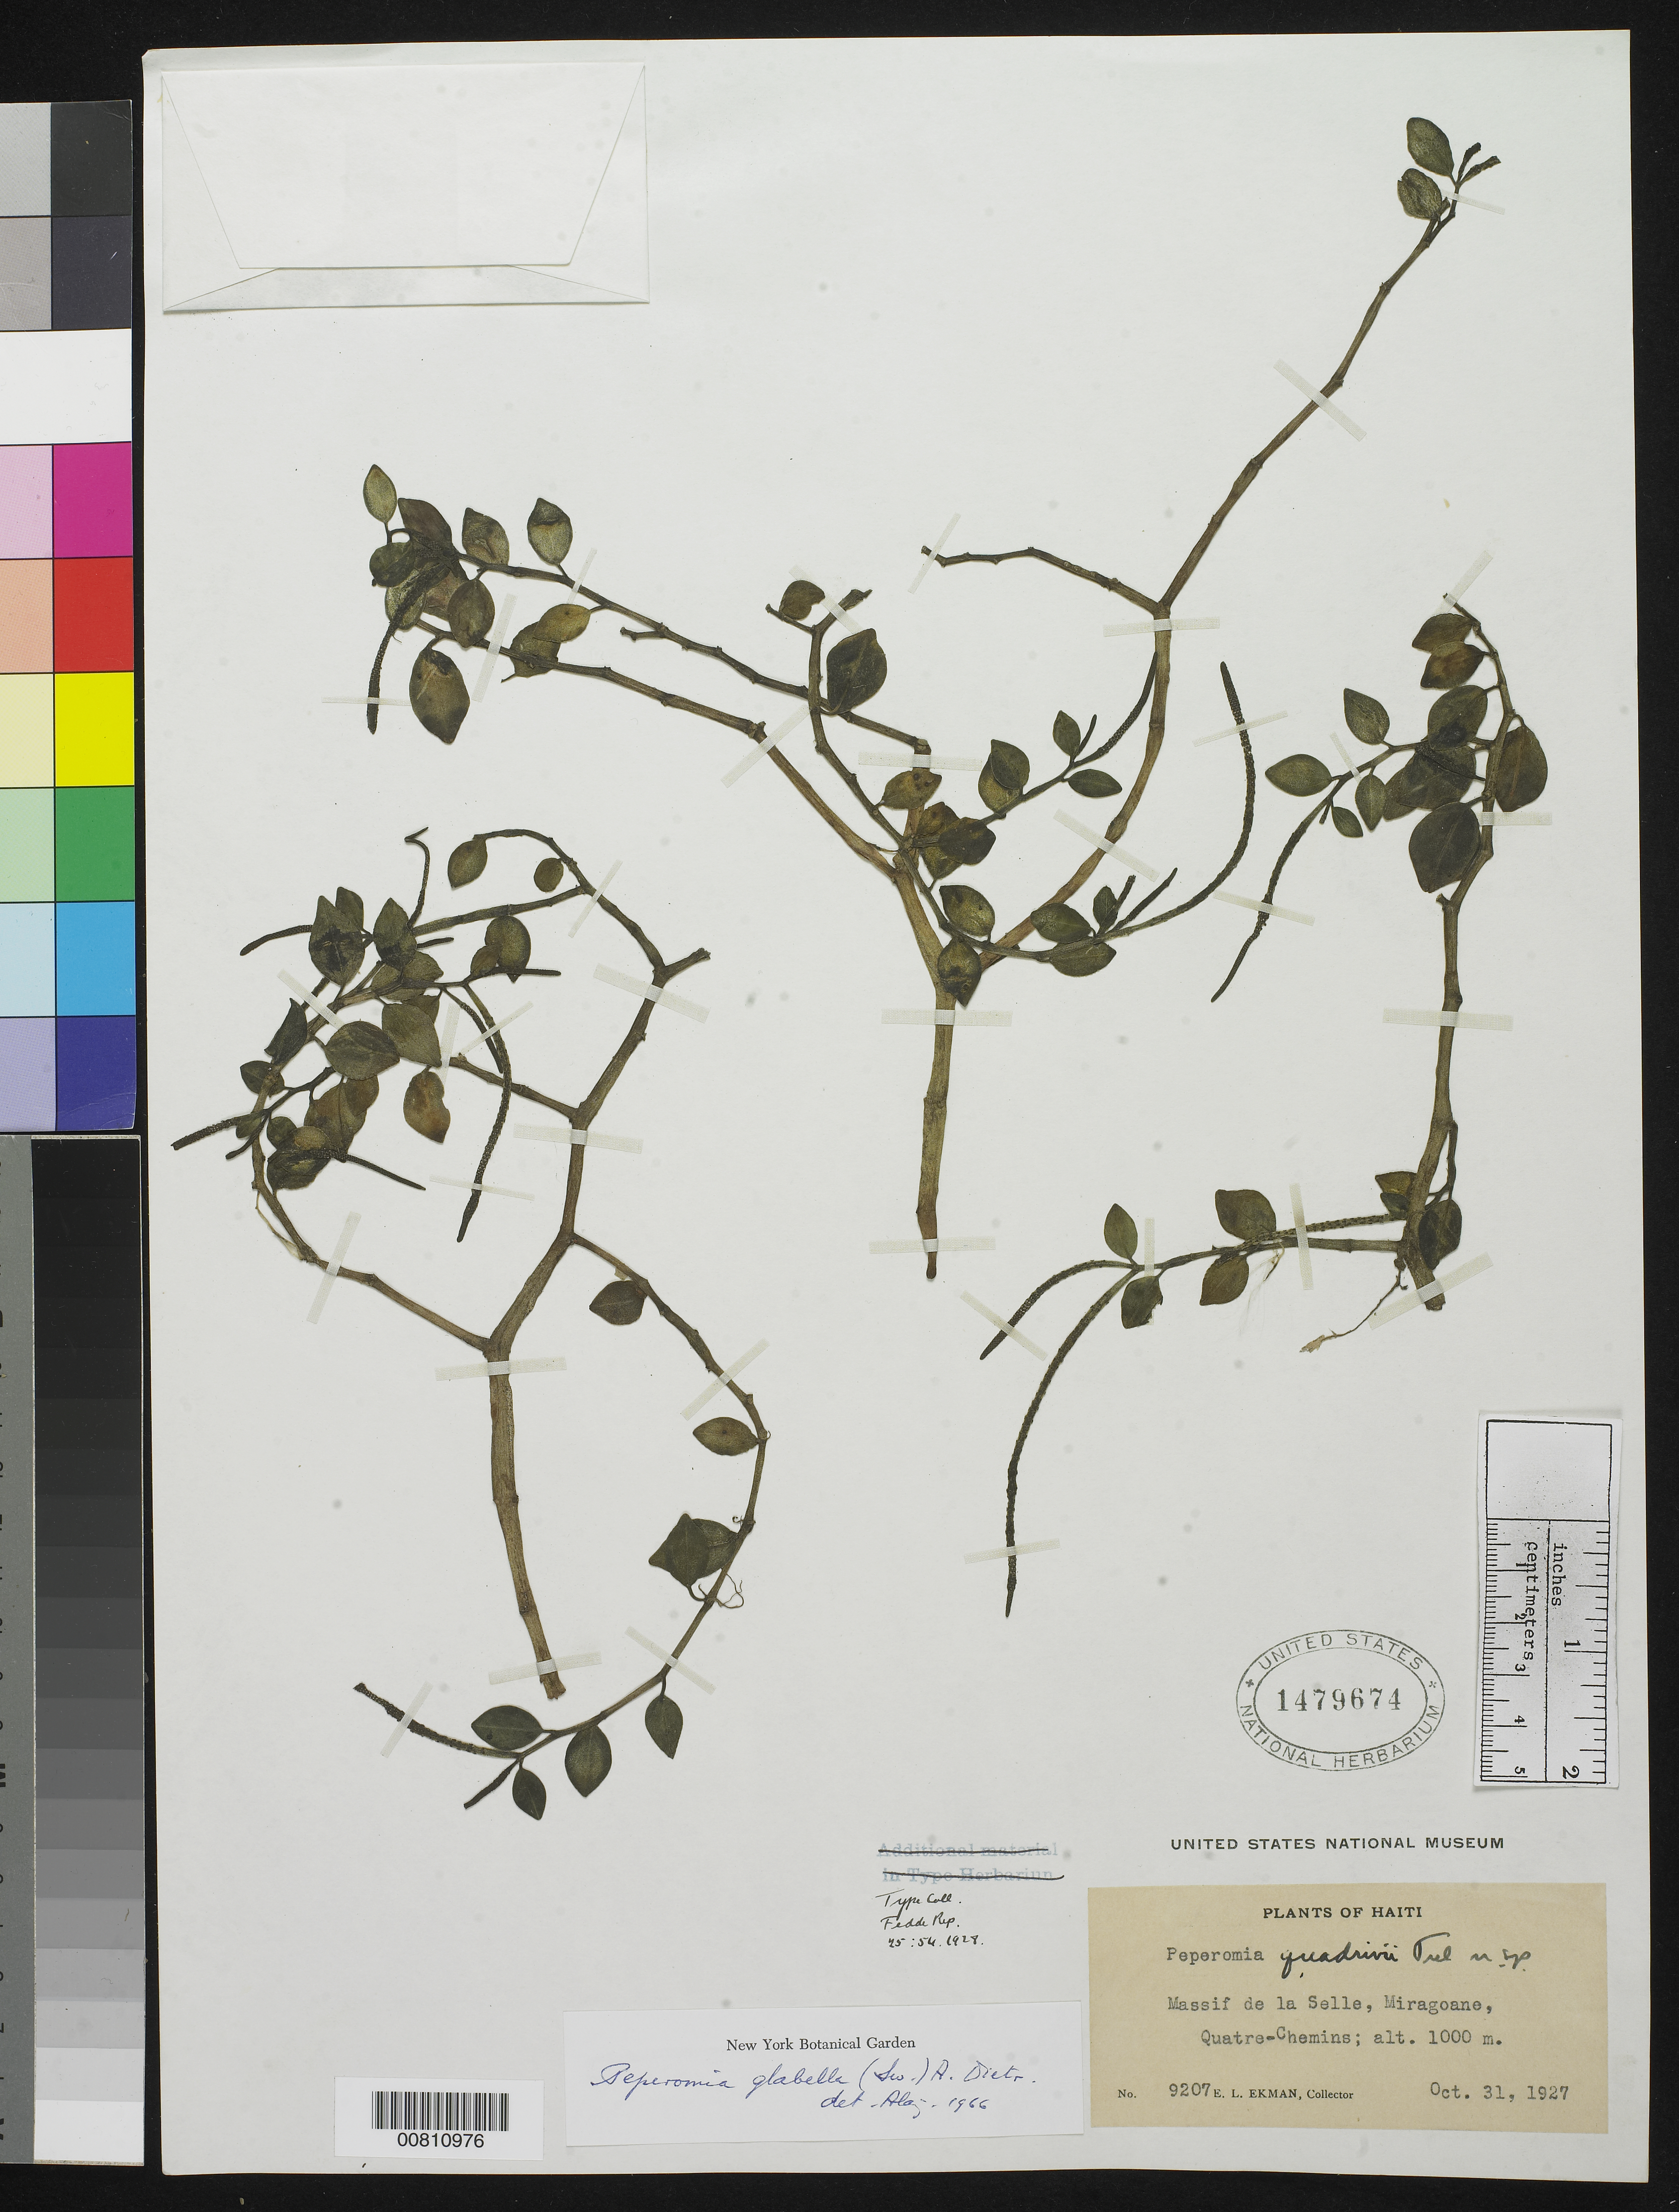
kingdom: Plantae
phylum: Tracheophyta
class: Magnoliopsida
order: Piperales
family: Piperaceae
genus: Peperomia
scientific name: Peperomia quadrivii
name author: Trel.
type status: Isotype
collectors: E. L. Ekman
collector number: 9207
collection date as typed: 31 Oct 1927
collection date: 1927-10-31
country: Haiti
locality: Massif de la Selle, Miragoane, Quatre-Chemins.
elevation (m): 1000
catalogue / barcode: US 1479674